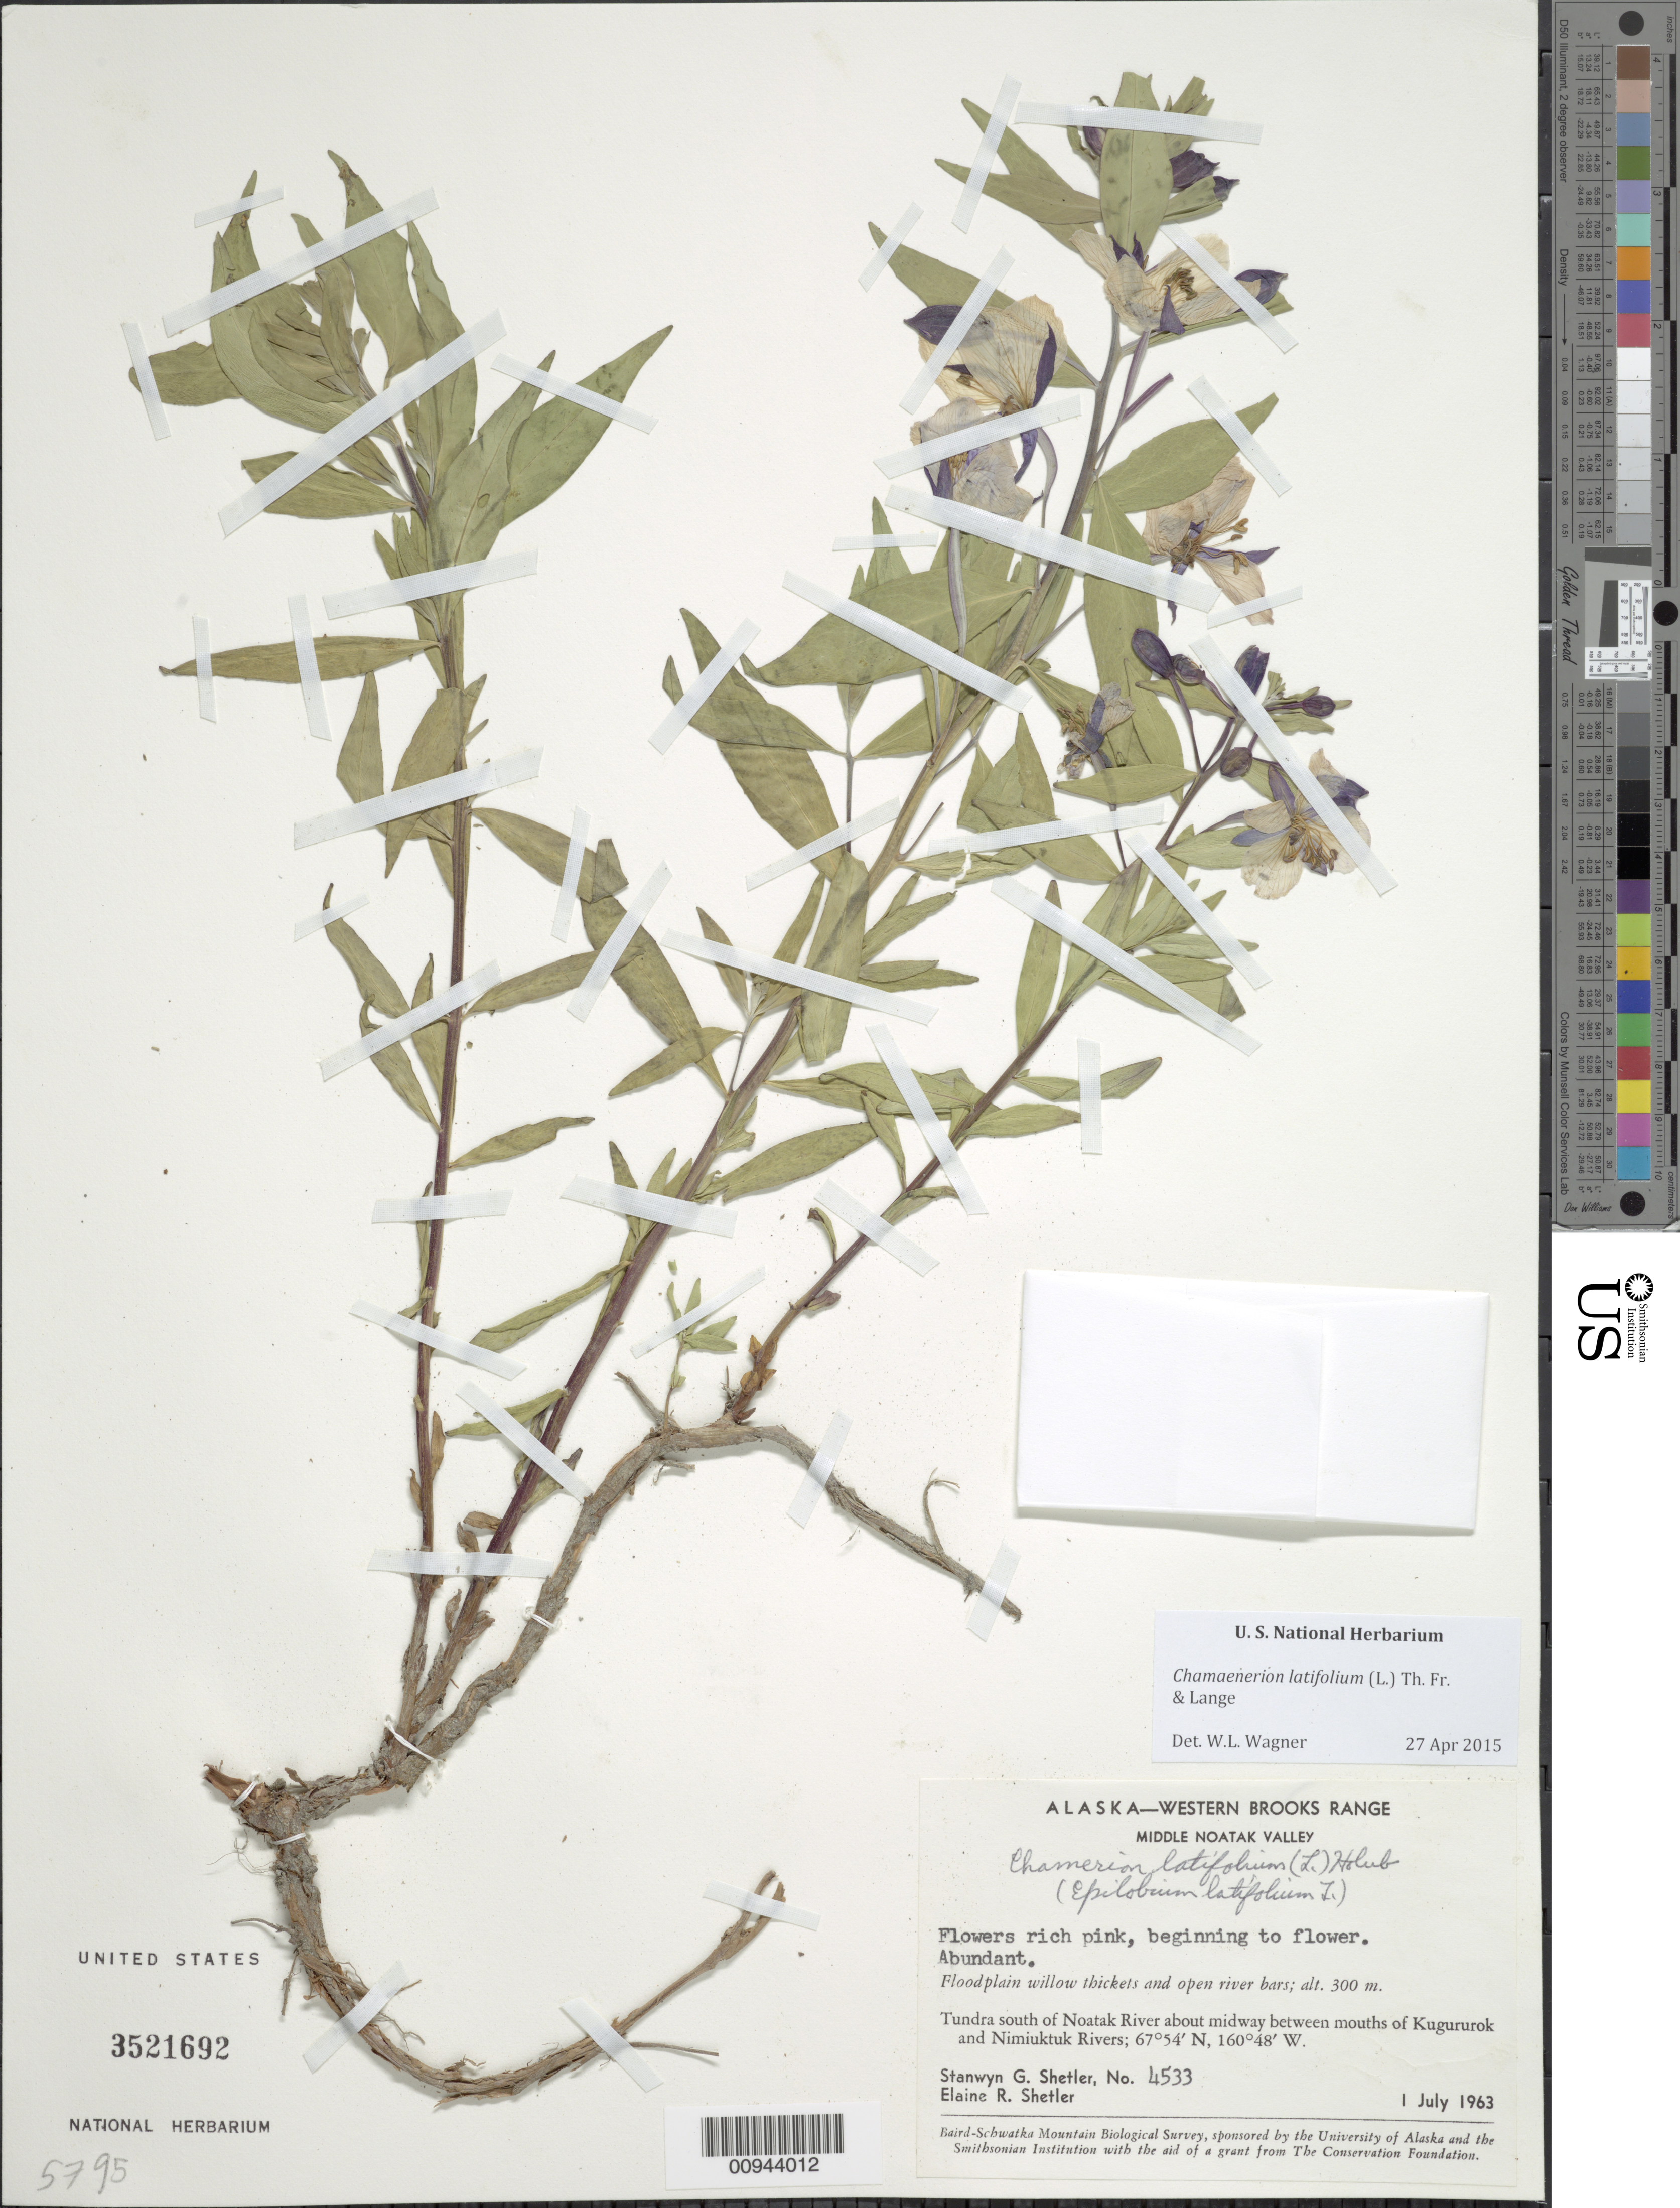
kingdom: Plantae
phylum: Tracheophyta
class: Magnoliopsida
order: Myrtales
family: Onagraceae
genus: Chamaenerion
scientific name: Chamaenerion latifolium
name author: (L.) Th. Fr. & Lange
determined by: Wagner, W. L., (BOT), Smithsonian Institution - National Museum of Natural History (UNITED STATES)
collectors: S. Shetler & E. R. Shetler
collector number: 4533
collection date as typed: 01 Jul 1963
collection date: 1963-07-01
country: United States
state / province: Alaska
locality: S of Noatak River about midway between mouths of Kugururok and Nimiuktuk Rivers. Western Brooks Range, Middle Noatak Valley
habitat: Tundra. Floodplain willow thickets and open river bars.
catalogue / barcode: US 3521692